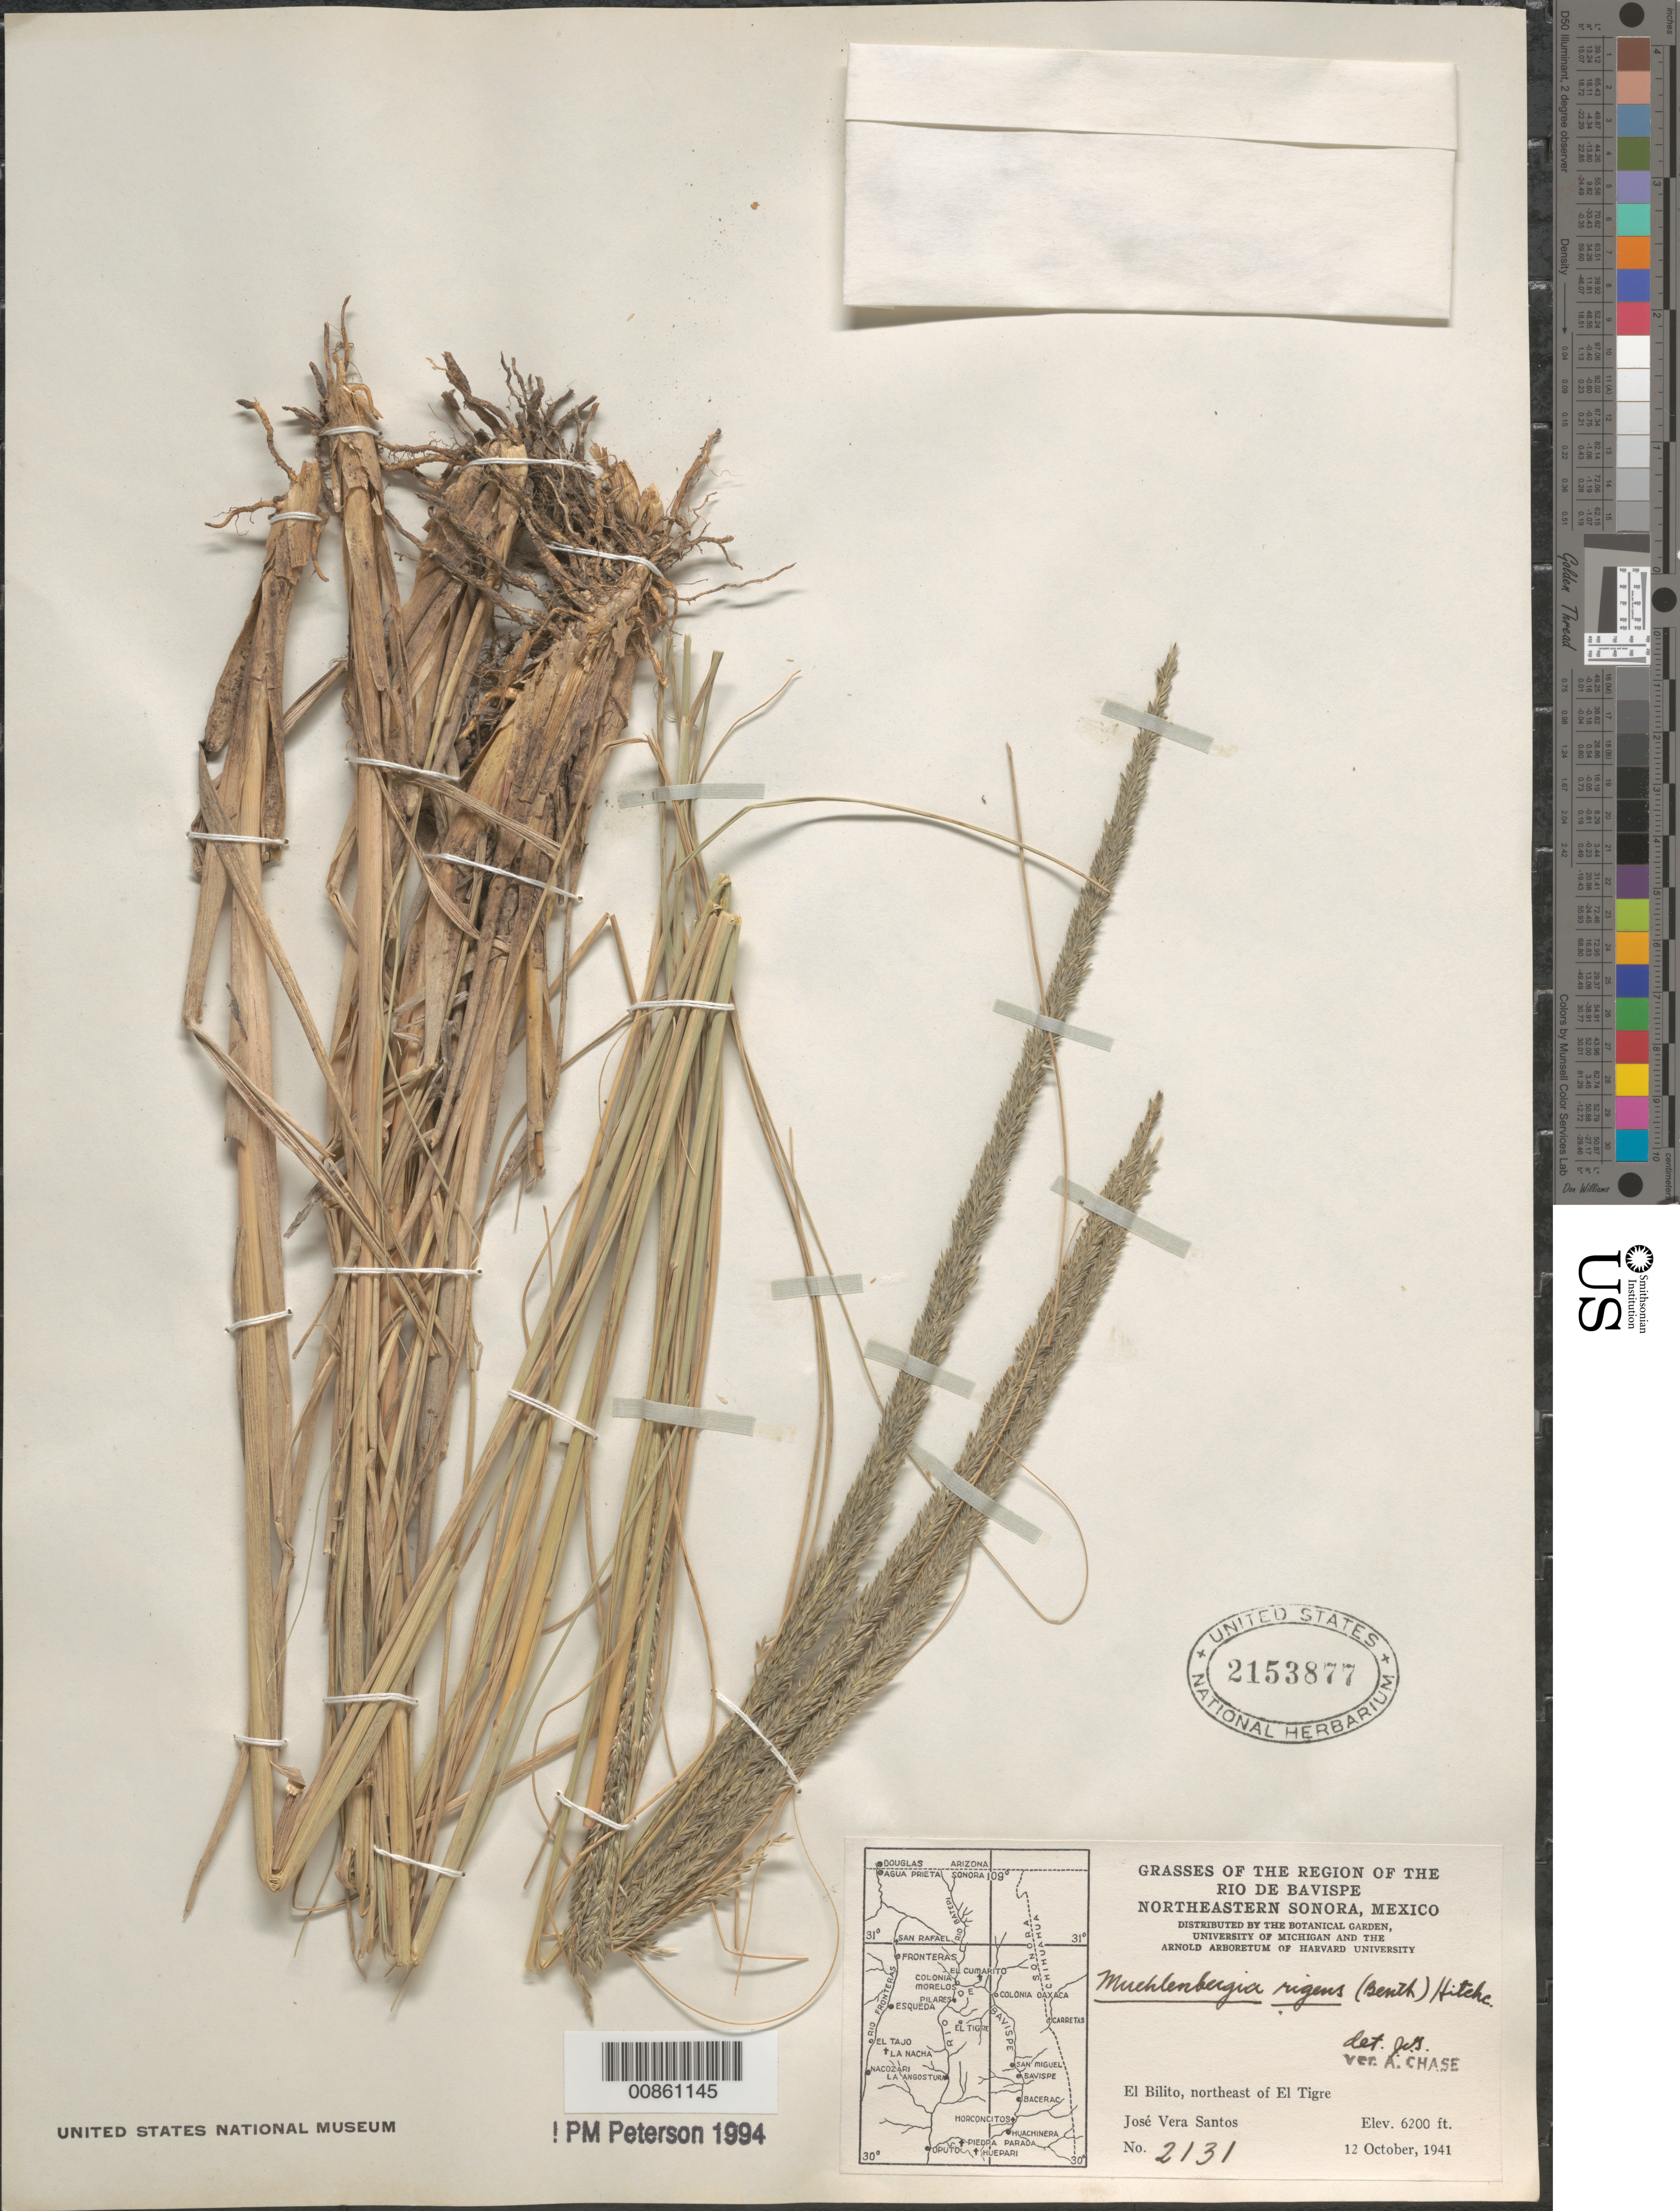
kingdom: Plantae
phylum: Tracheophyta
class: Liliopsida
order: Poales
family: Poaceae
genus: Muhlenbergia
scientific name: Muhlenbergia rigens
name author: (Benth.) Hitchc.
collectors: J. Vera Santos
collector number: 2131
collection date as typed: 12 Oct 1941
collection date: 1941-10-12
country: Mexico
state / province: Sonora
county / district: Bavispe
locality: El Bilito, NE of El Tigre, mpio. Bavispe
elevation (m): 2067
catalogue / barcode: US 2153877